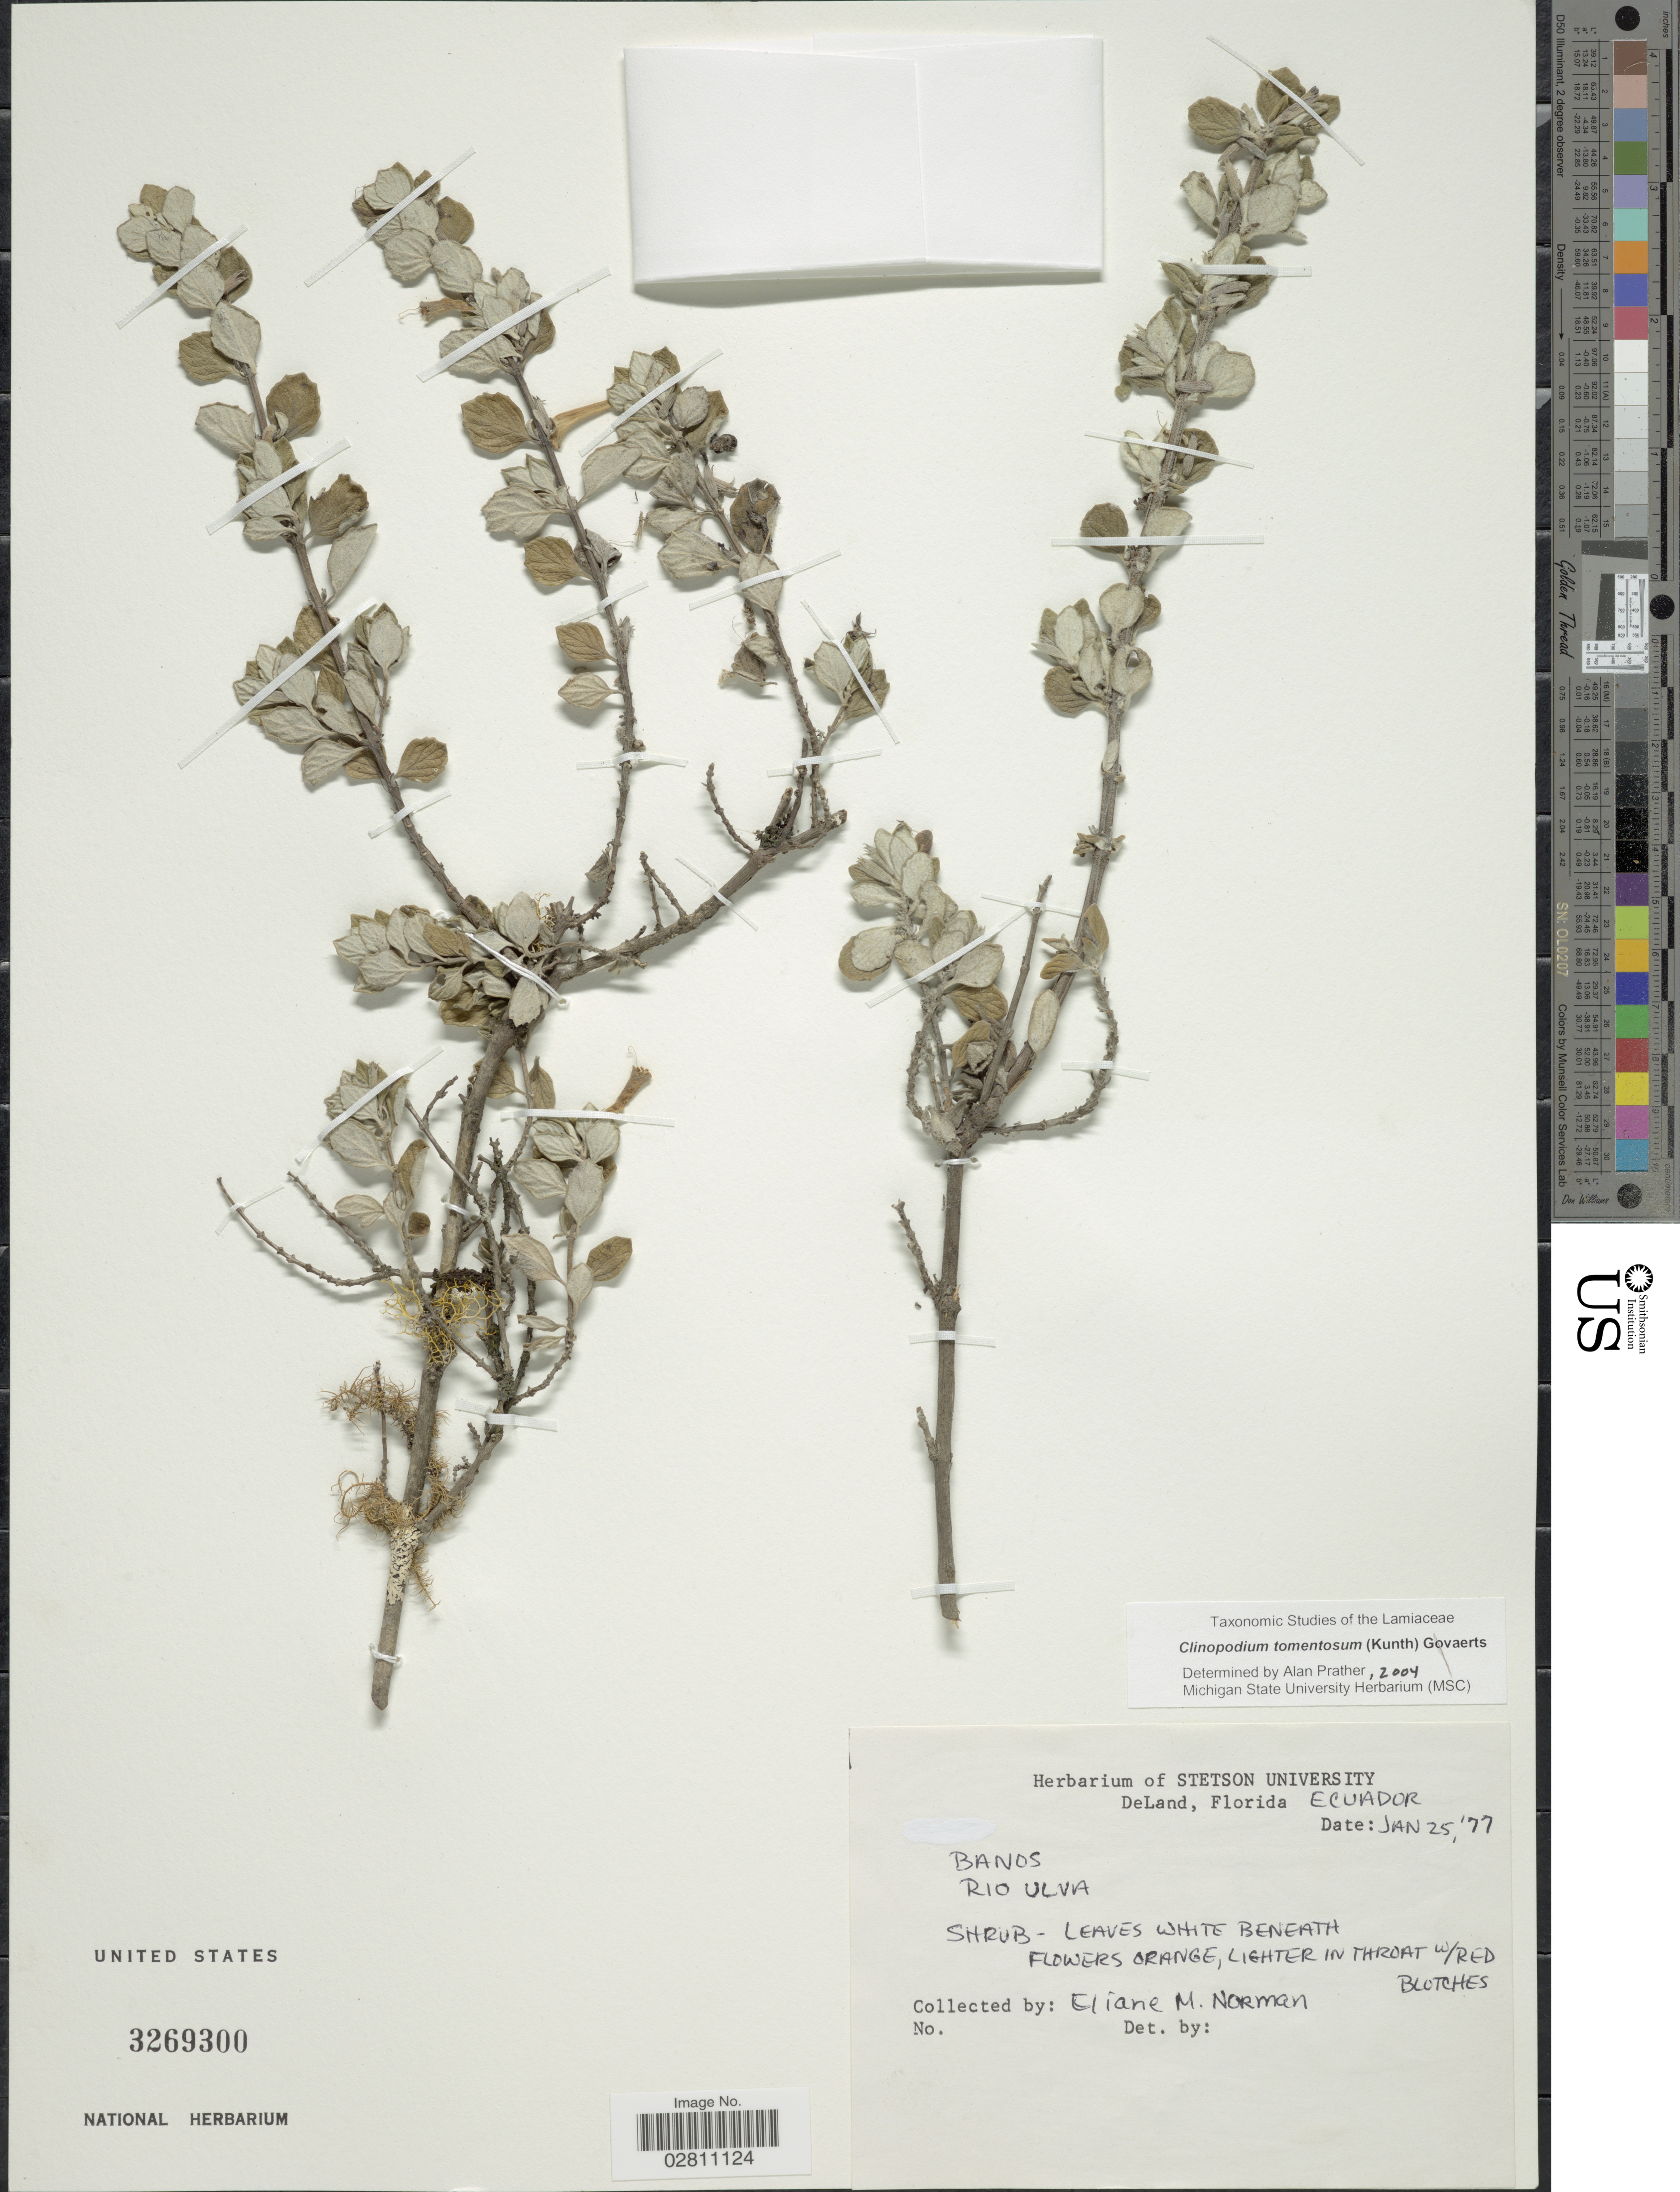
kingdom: Plantae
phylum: Tracheophyta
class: Magnoliopsida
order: Lamiales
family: Lamiaceae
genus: Clinopodium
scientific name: Clinopodium tomentosum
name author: (Kunth) Govaerts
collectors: E. Norman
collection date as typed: Transcribed d/m/y: 25/1/77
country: Ecuador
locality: Banos, Rio Ulva.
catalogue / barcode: US 3269300